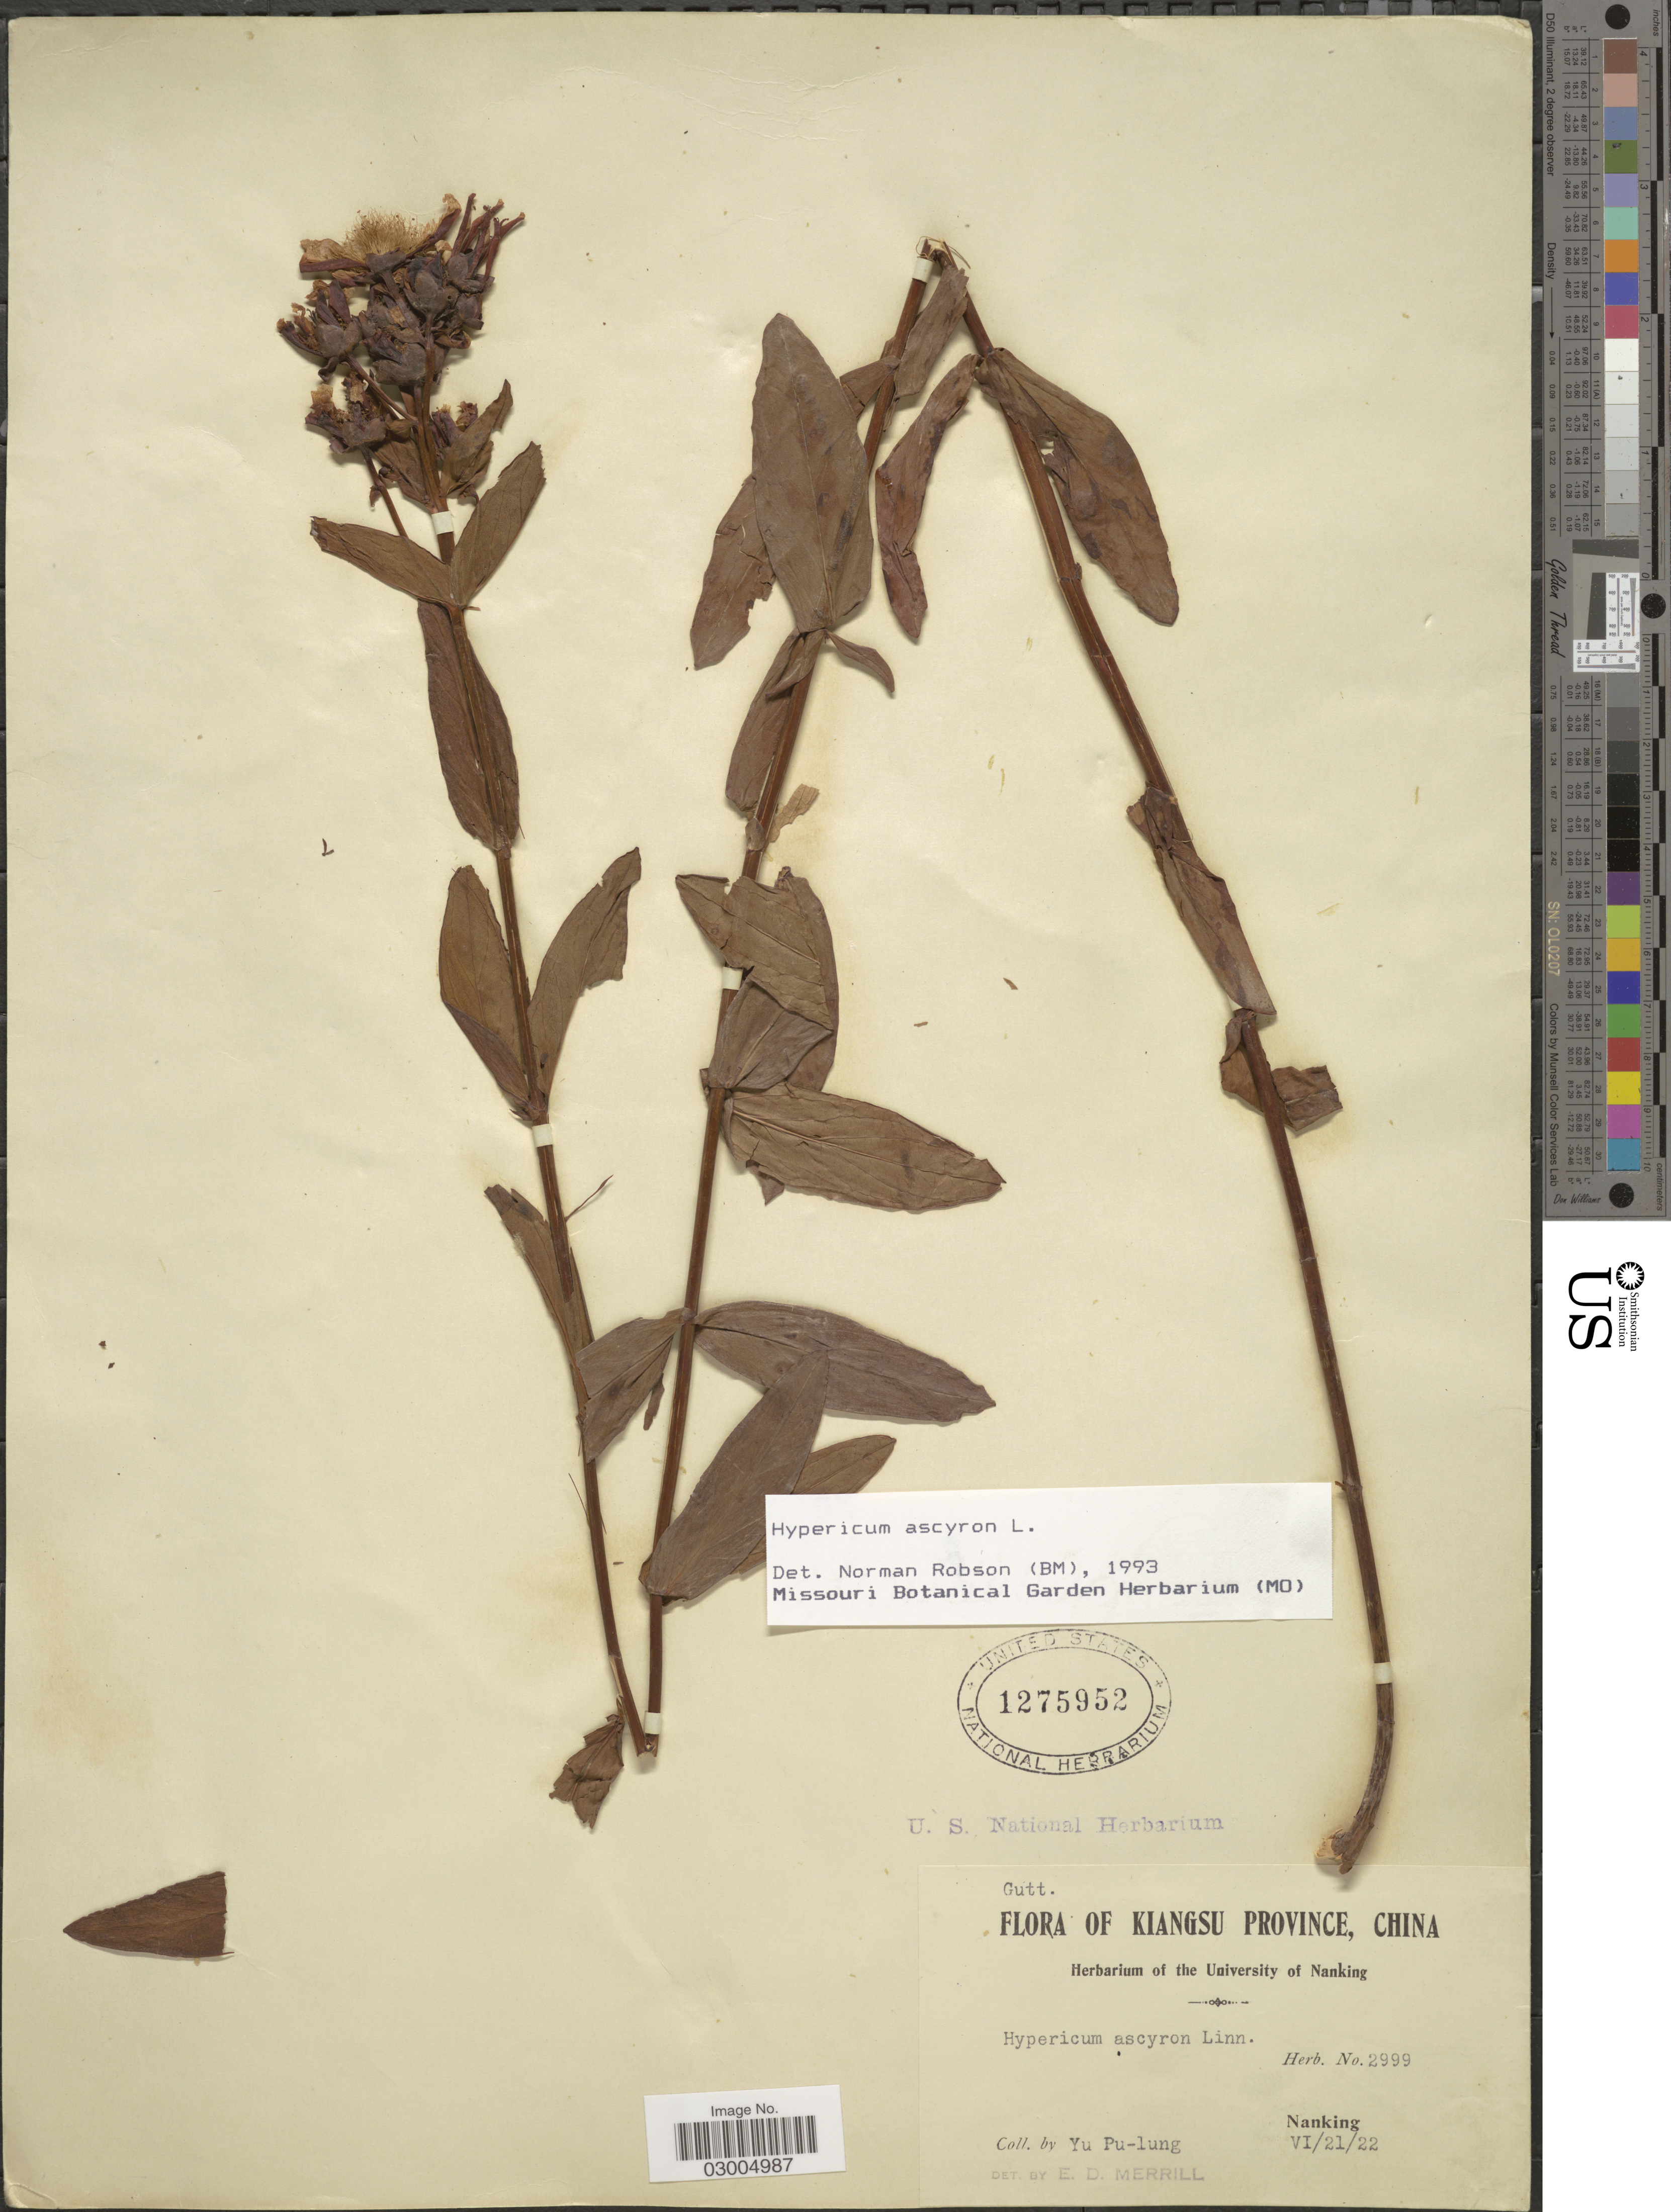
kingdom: Plantae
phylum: Tracheophyta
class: Magnoliopsida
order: Malpighiales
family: Hypericaceae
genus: Hypericum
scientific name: Hypericum ascyron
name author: L.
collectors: -. Yu Pu-lung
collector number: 2999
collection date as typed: Transcribed d/m/y: 21/6/22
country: China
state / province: Jiangsu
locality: Kiangsu Province. Nanking.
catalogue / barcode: US 1275952